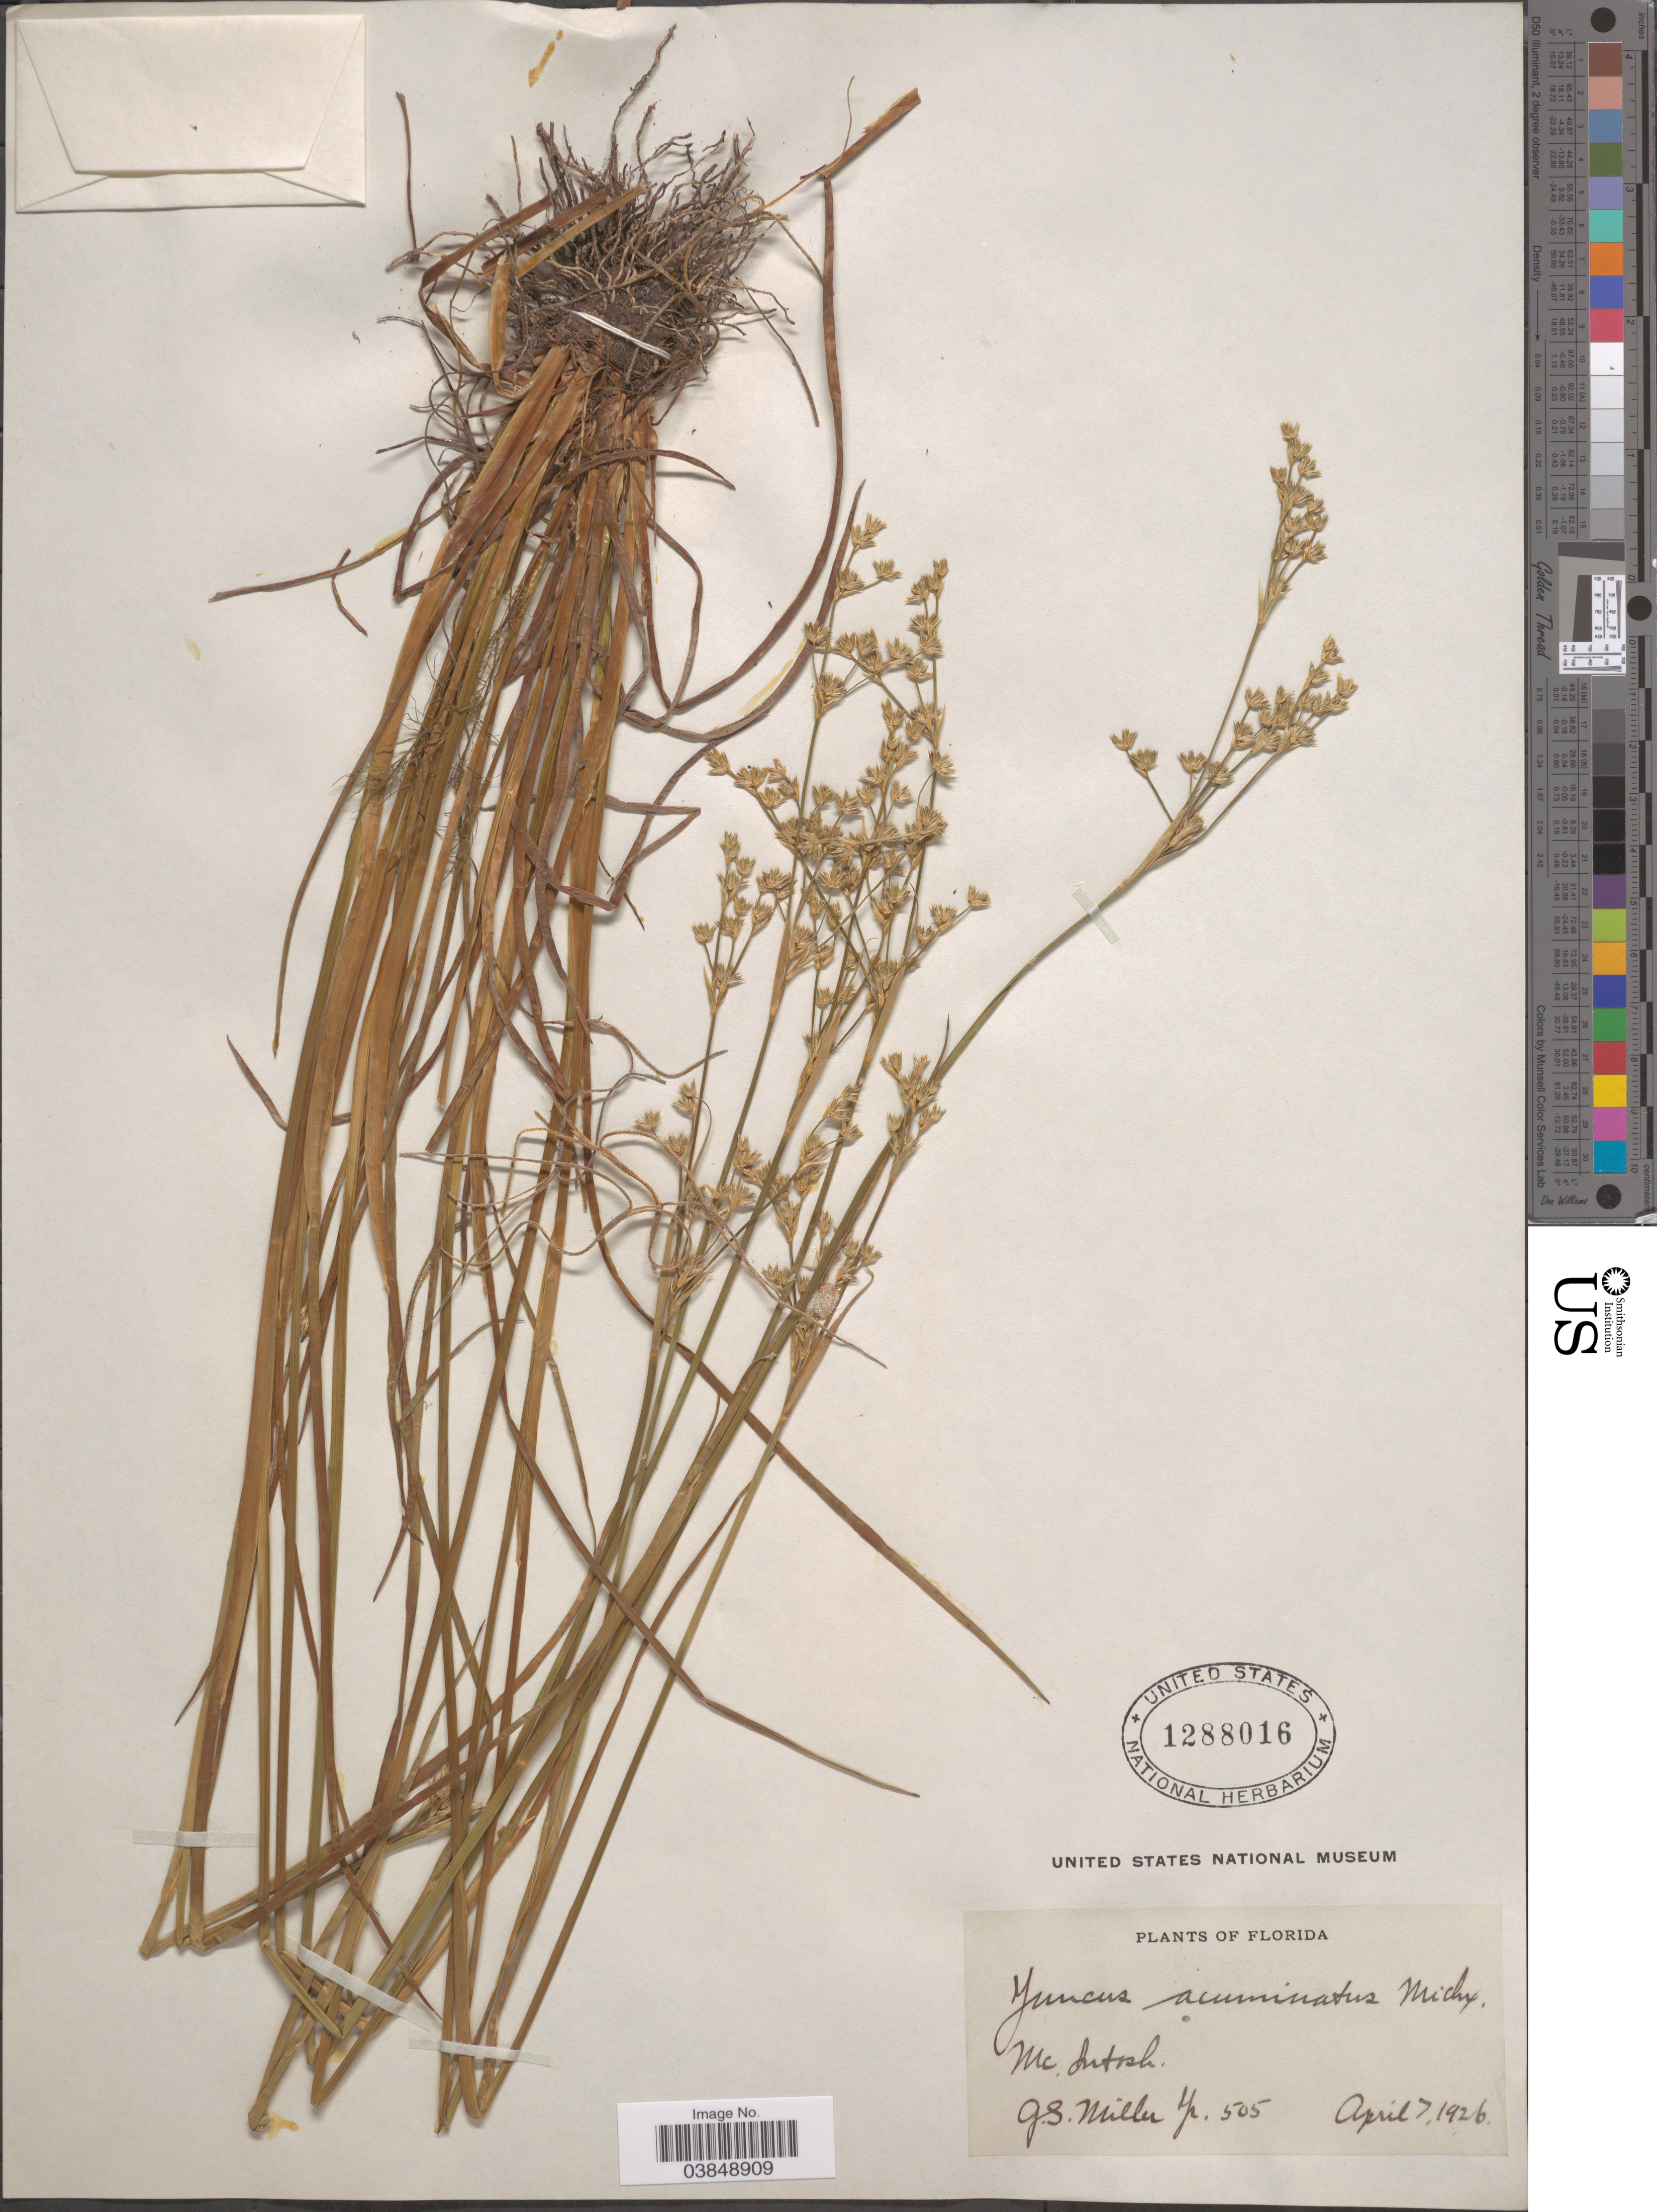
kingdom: Plantae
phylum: Tracheophyta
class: Liliopsida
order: Poales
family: Juncaceae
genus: Juncus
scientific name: Juncus acuminatus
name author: Michx.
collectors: G. S. Miller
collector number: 505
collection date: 1926-04-07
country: United States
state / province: Florida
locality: Mc. Intosh.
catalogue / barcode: US 1288016